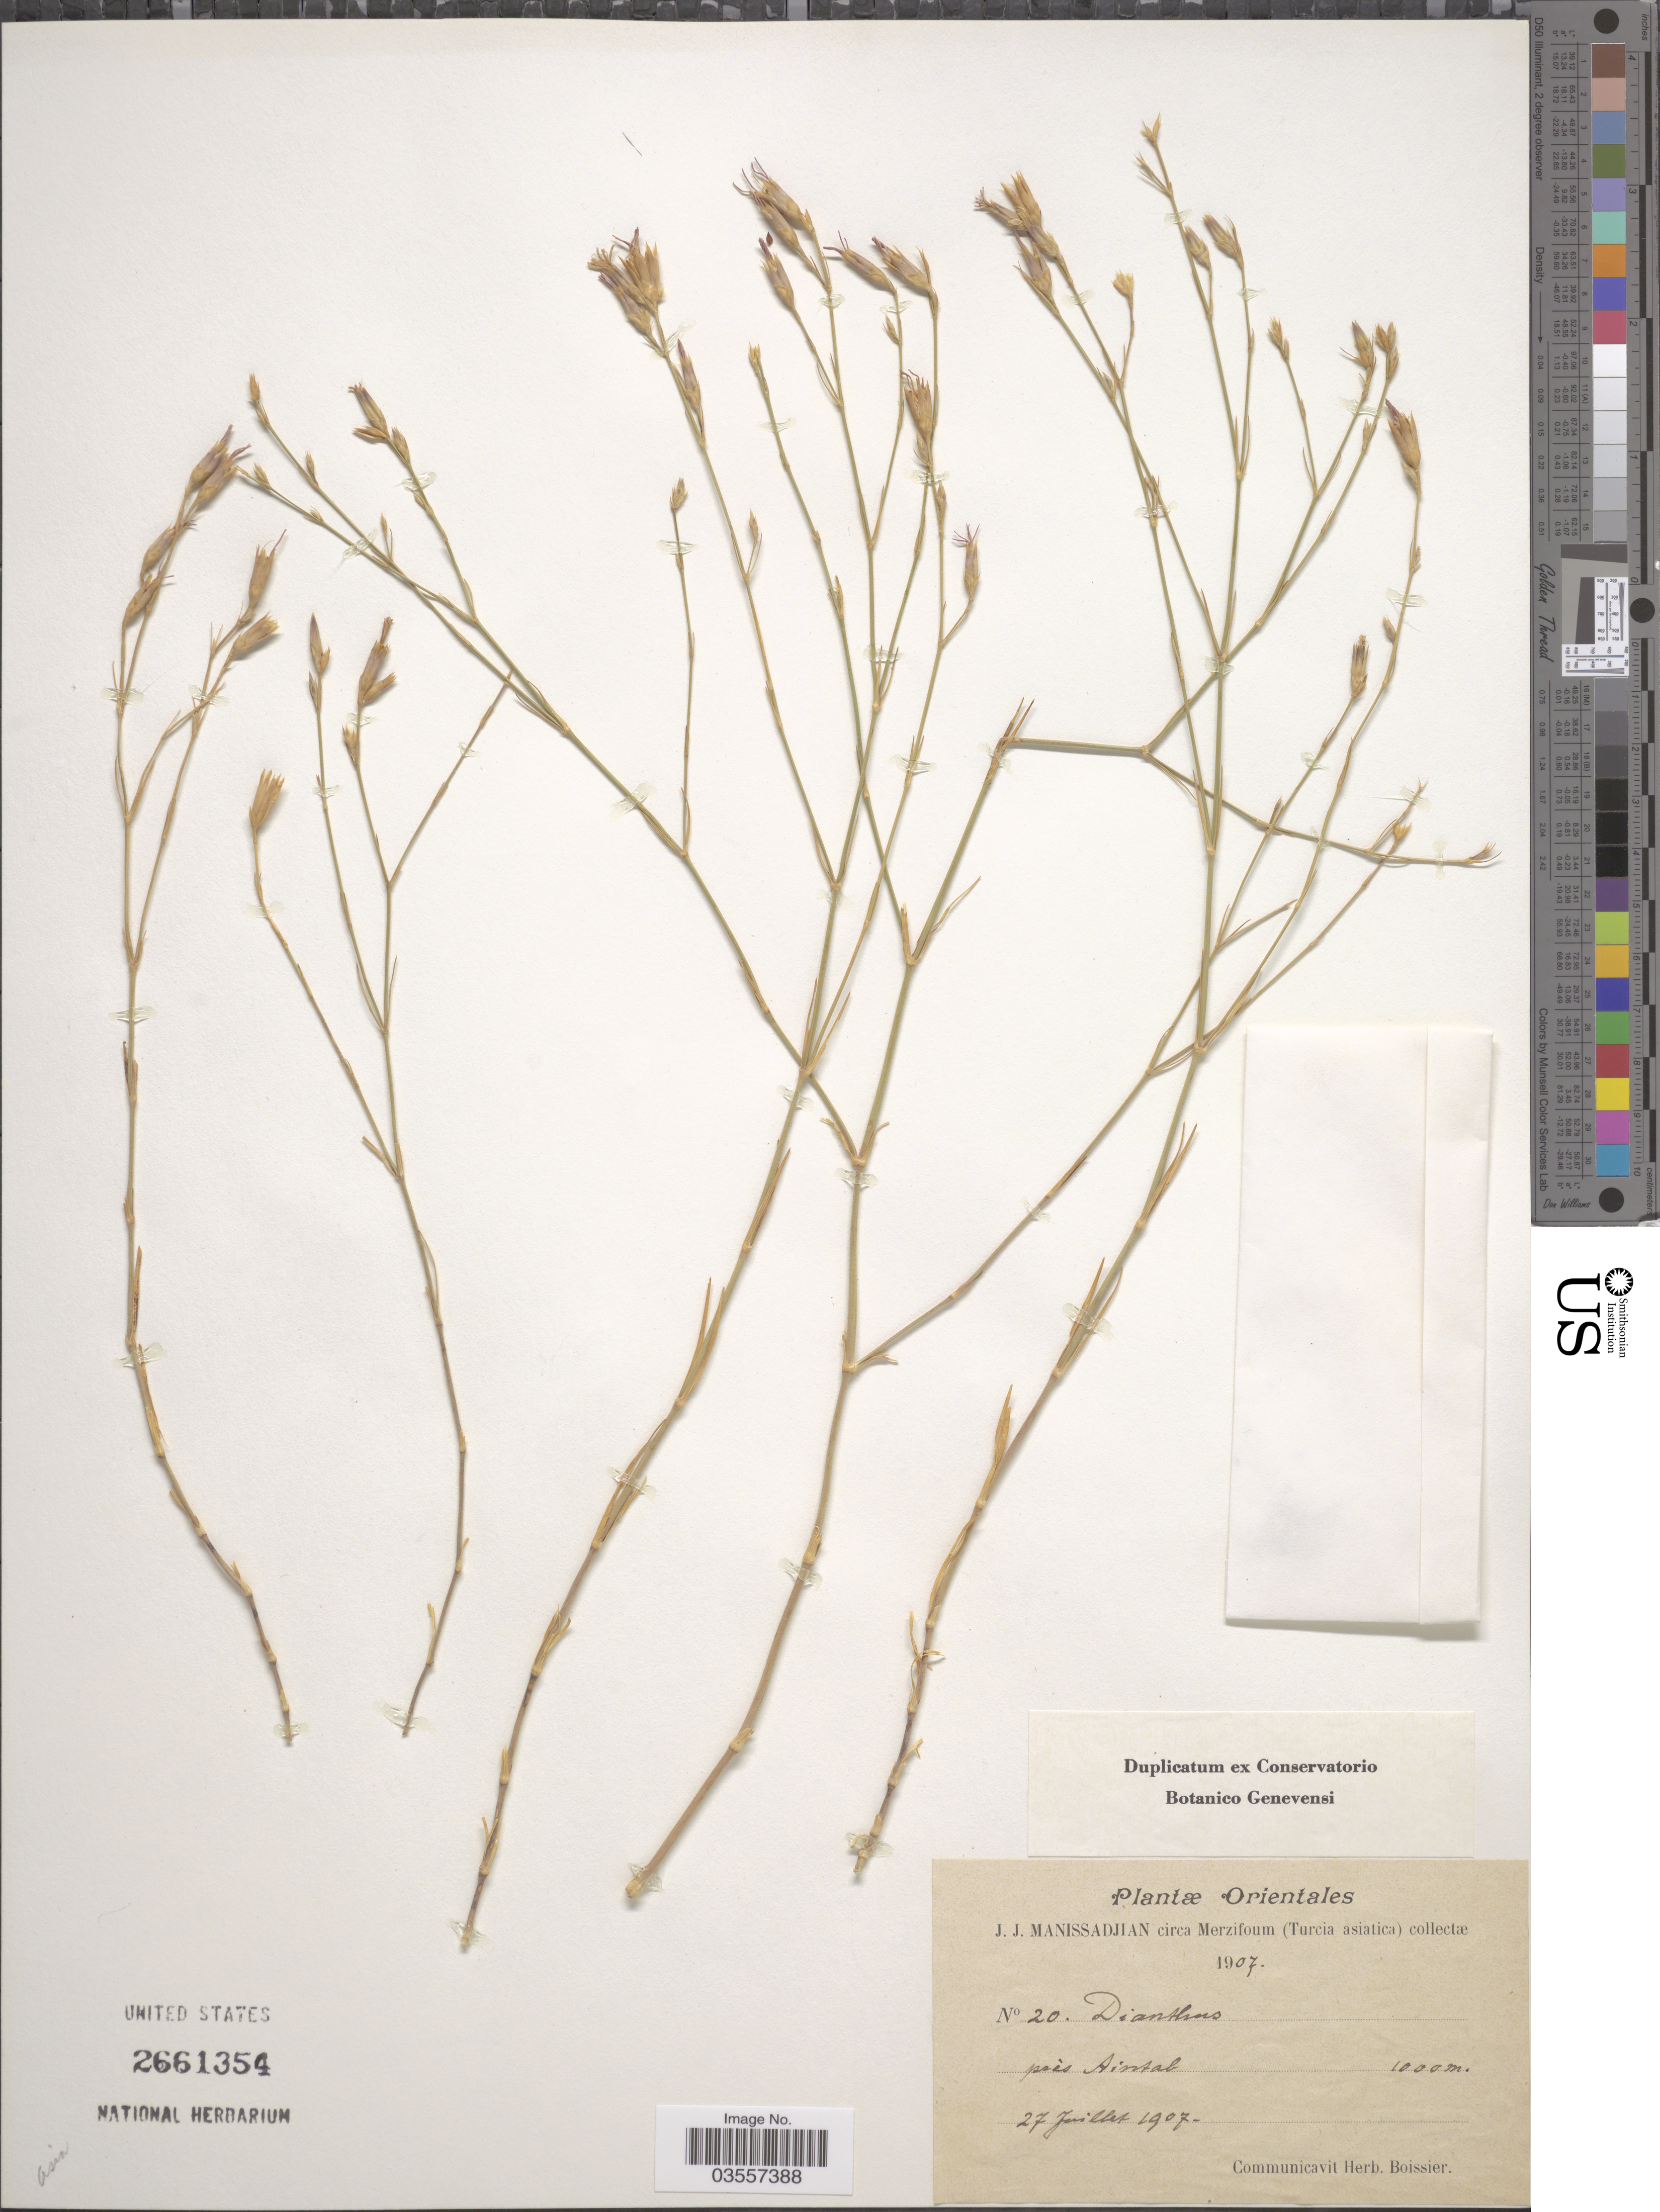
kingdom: Plantae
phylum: Tracheophyta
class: Magnoliopsida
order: Caryophyllales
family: Caryophyllaceae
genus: Dianthus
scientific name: Dianthus sp.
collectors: J. Manissadjian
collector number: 20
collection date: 1907-07-27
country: Turkey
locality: Circa Merzifoum (Turcia asiatica). Orientales. Près Aintal.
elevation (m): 1000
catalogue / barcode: US 2661354